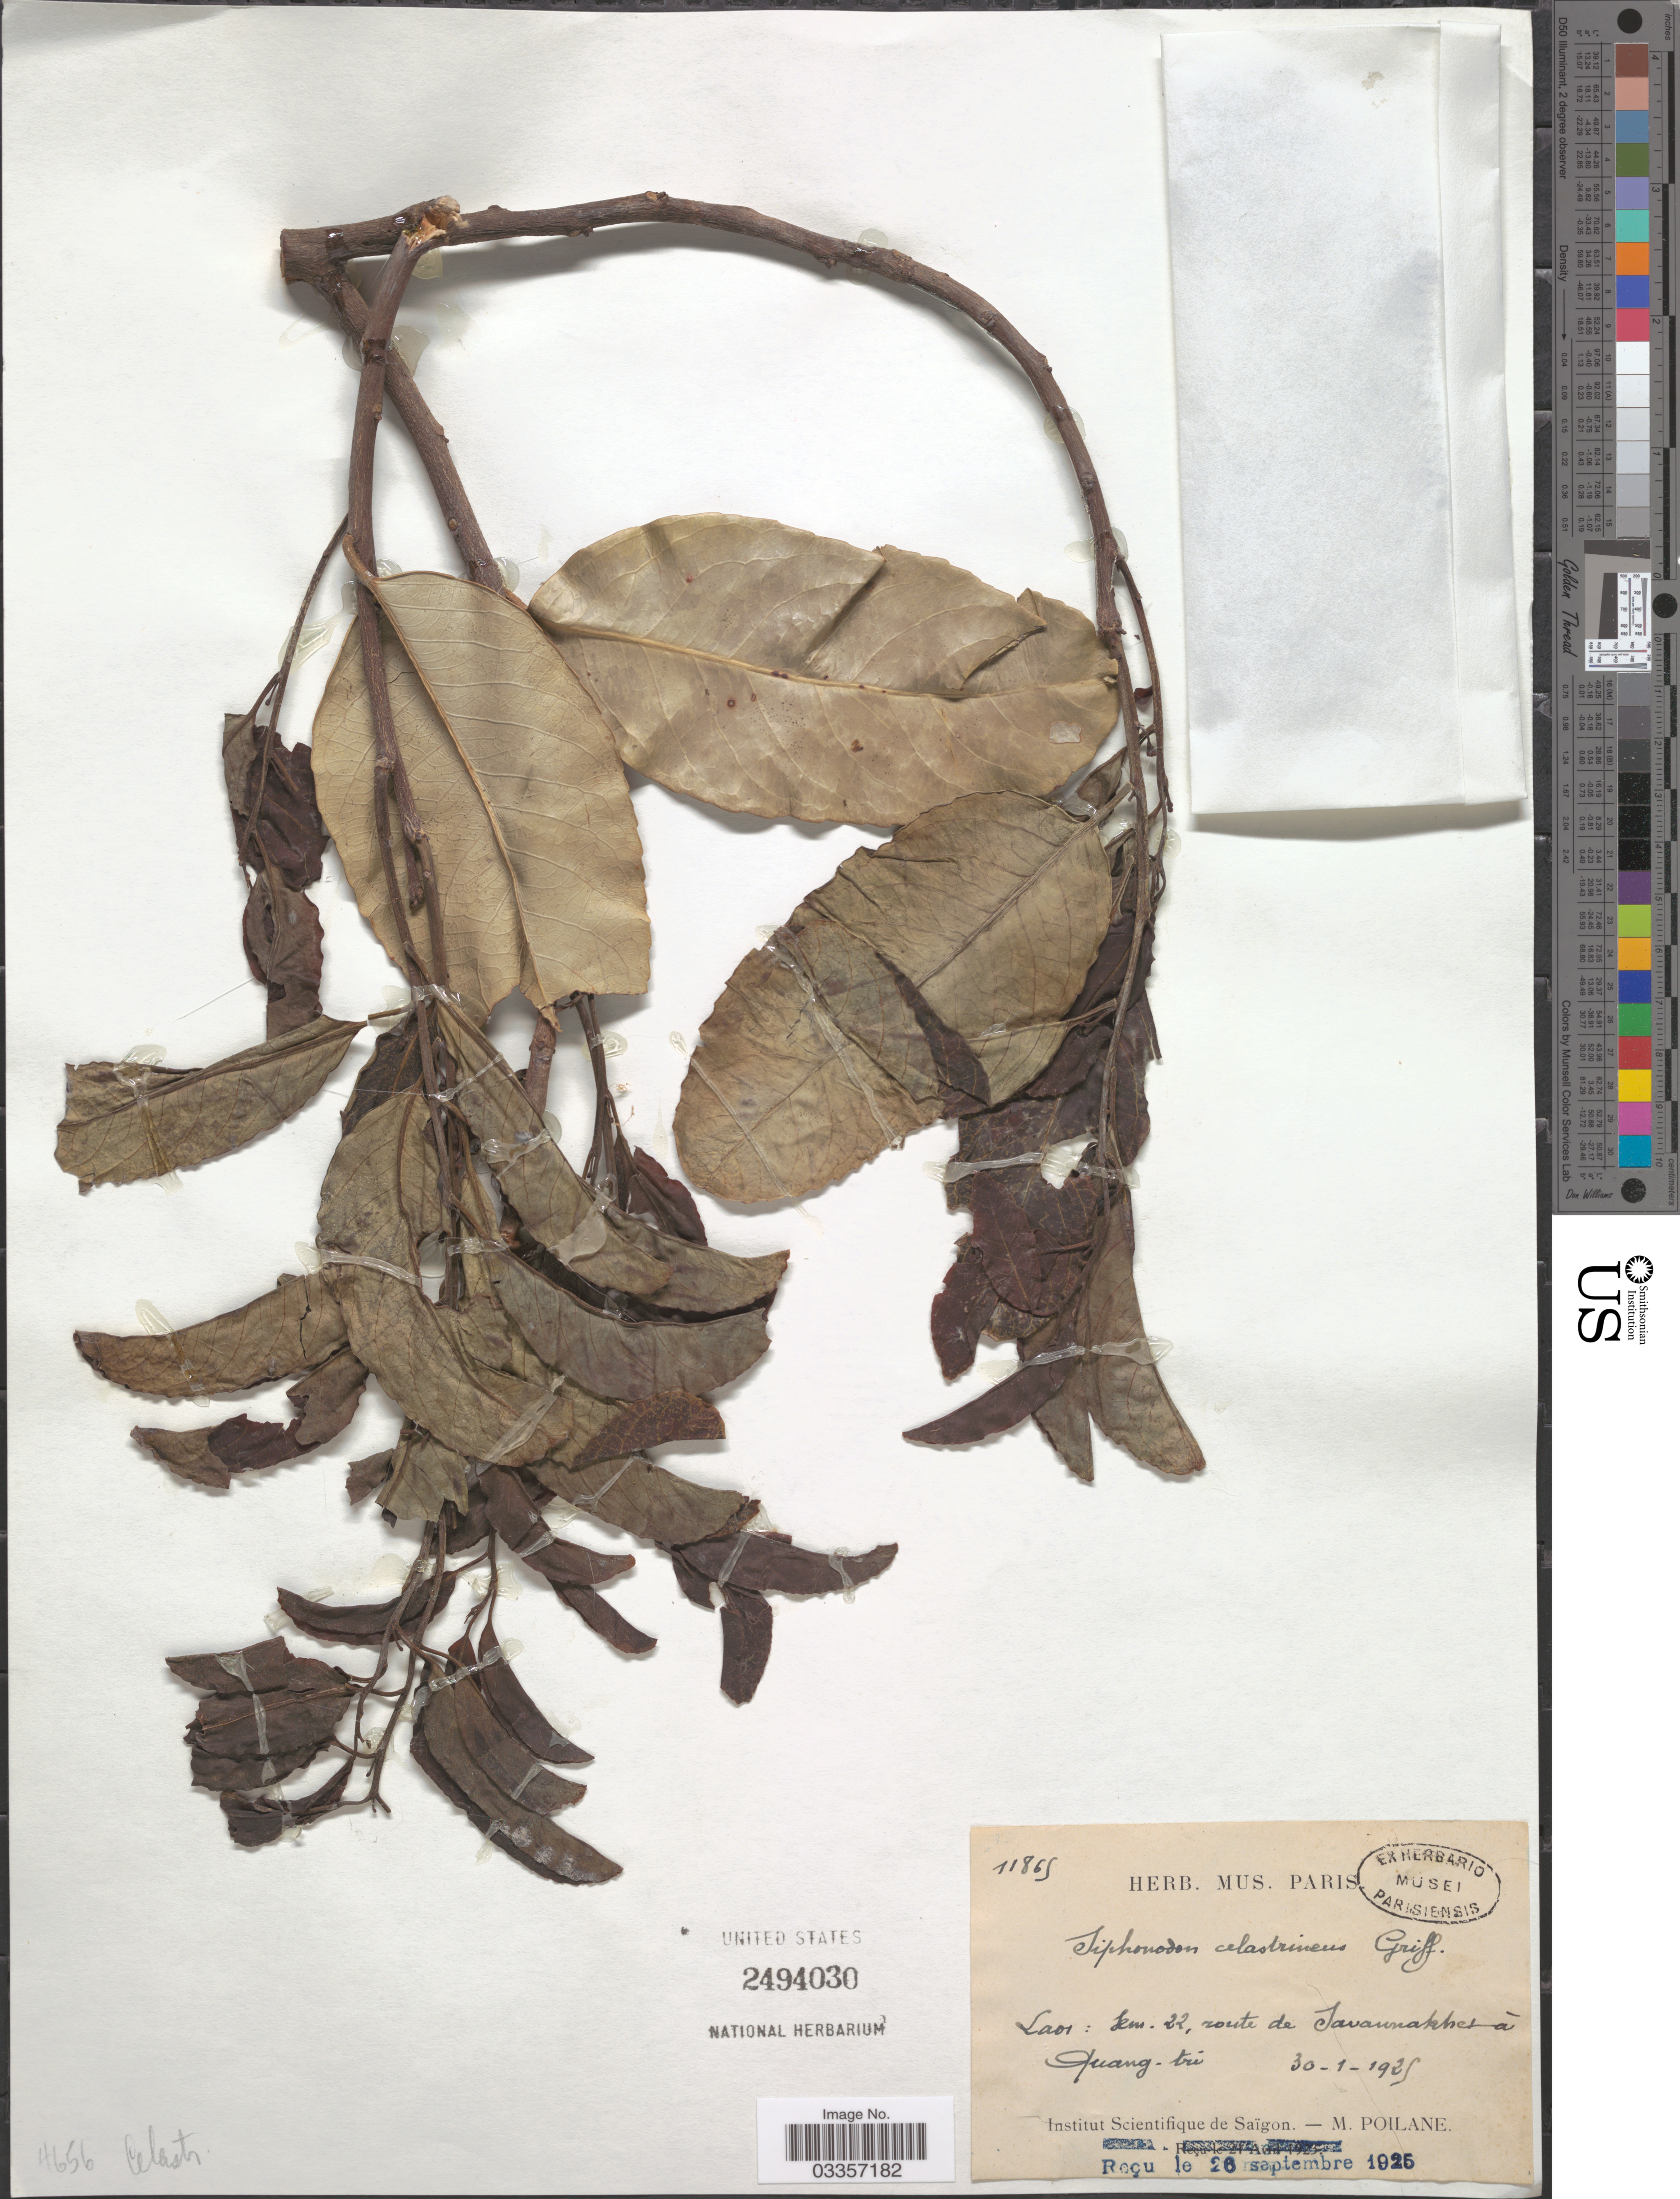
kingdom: Plantae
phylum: Tracheophyta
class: Magnoliopsida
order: Celastrales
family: Celastraceae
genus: Siphonodon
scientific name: Siphonodon celastrineus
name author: Griff.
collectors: M. Poilane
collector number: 11865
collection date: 1925-01-30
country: Laos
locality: Km. 22, route de Savannakhet à Quang-tri.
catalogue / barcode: US 2494030